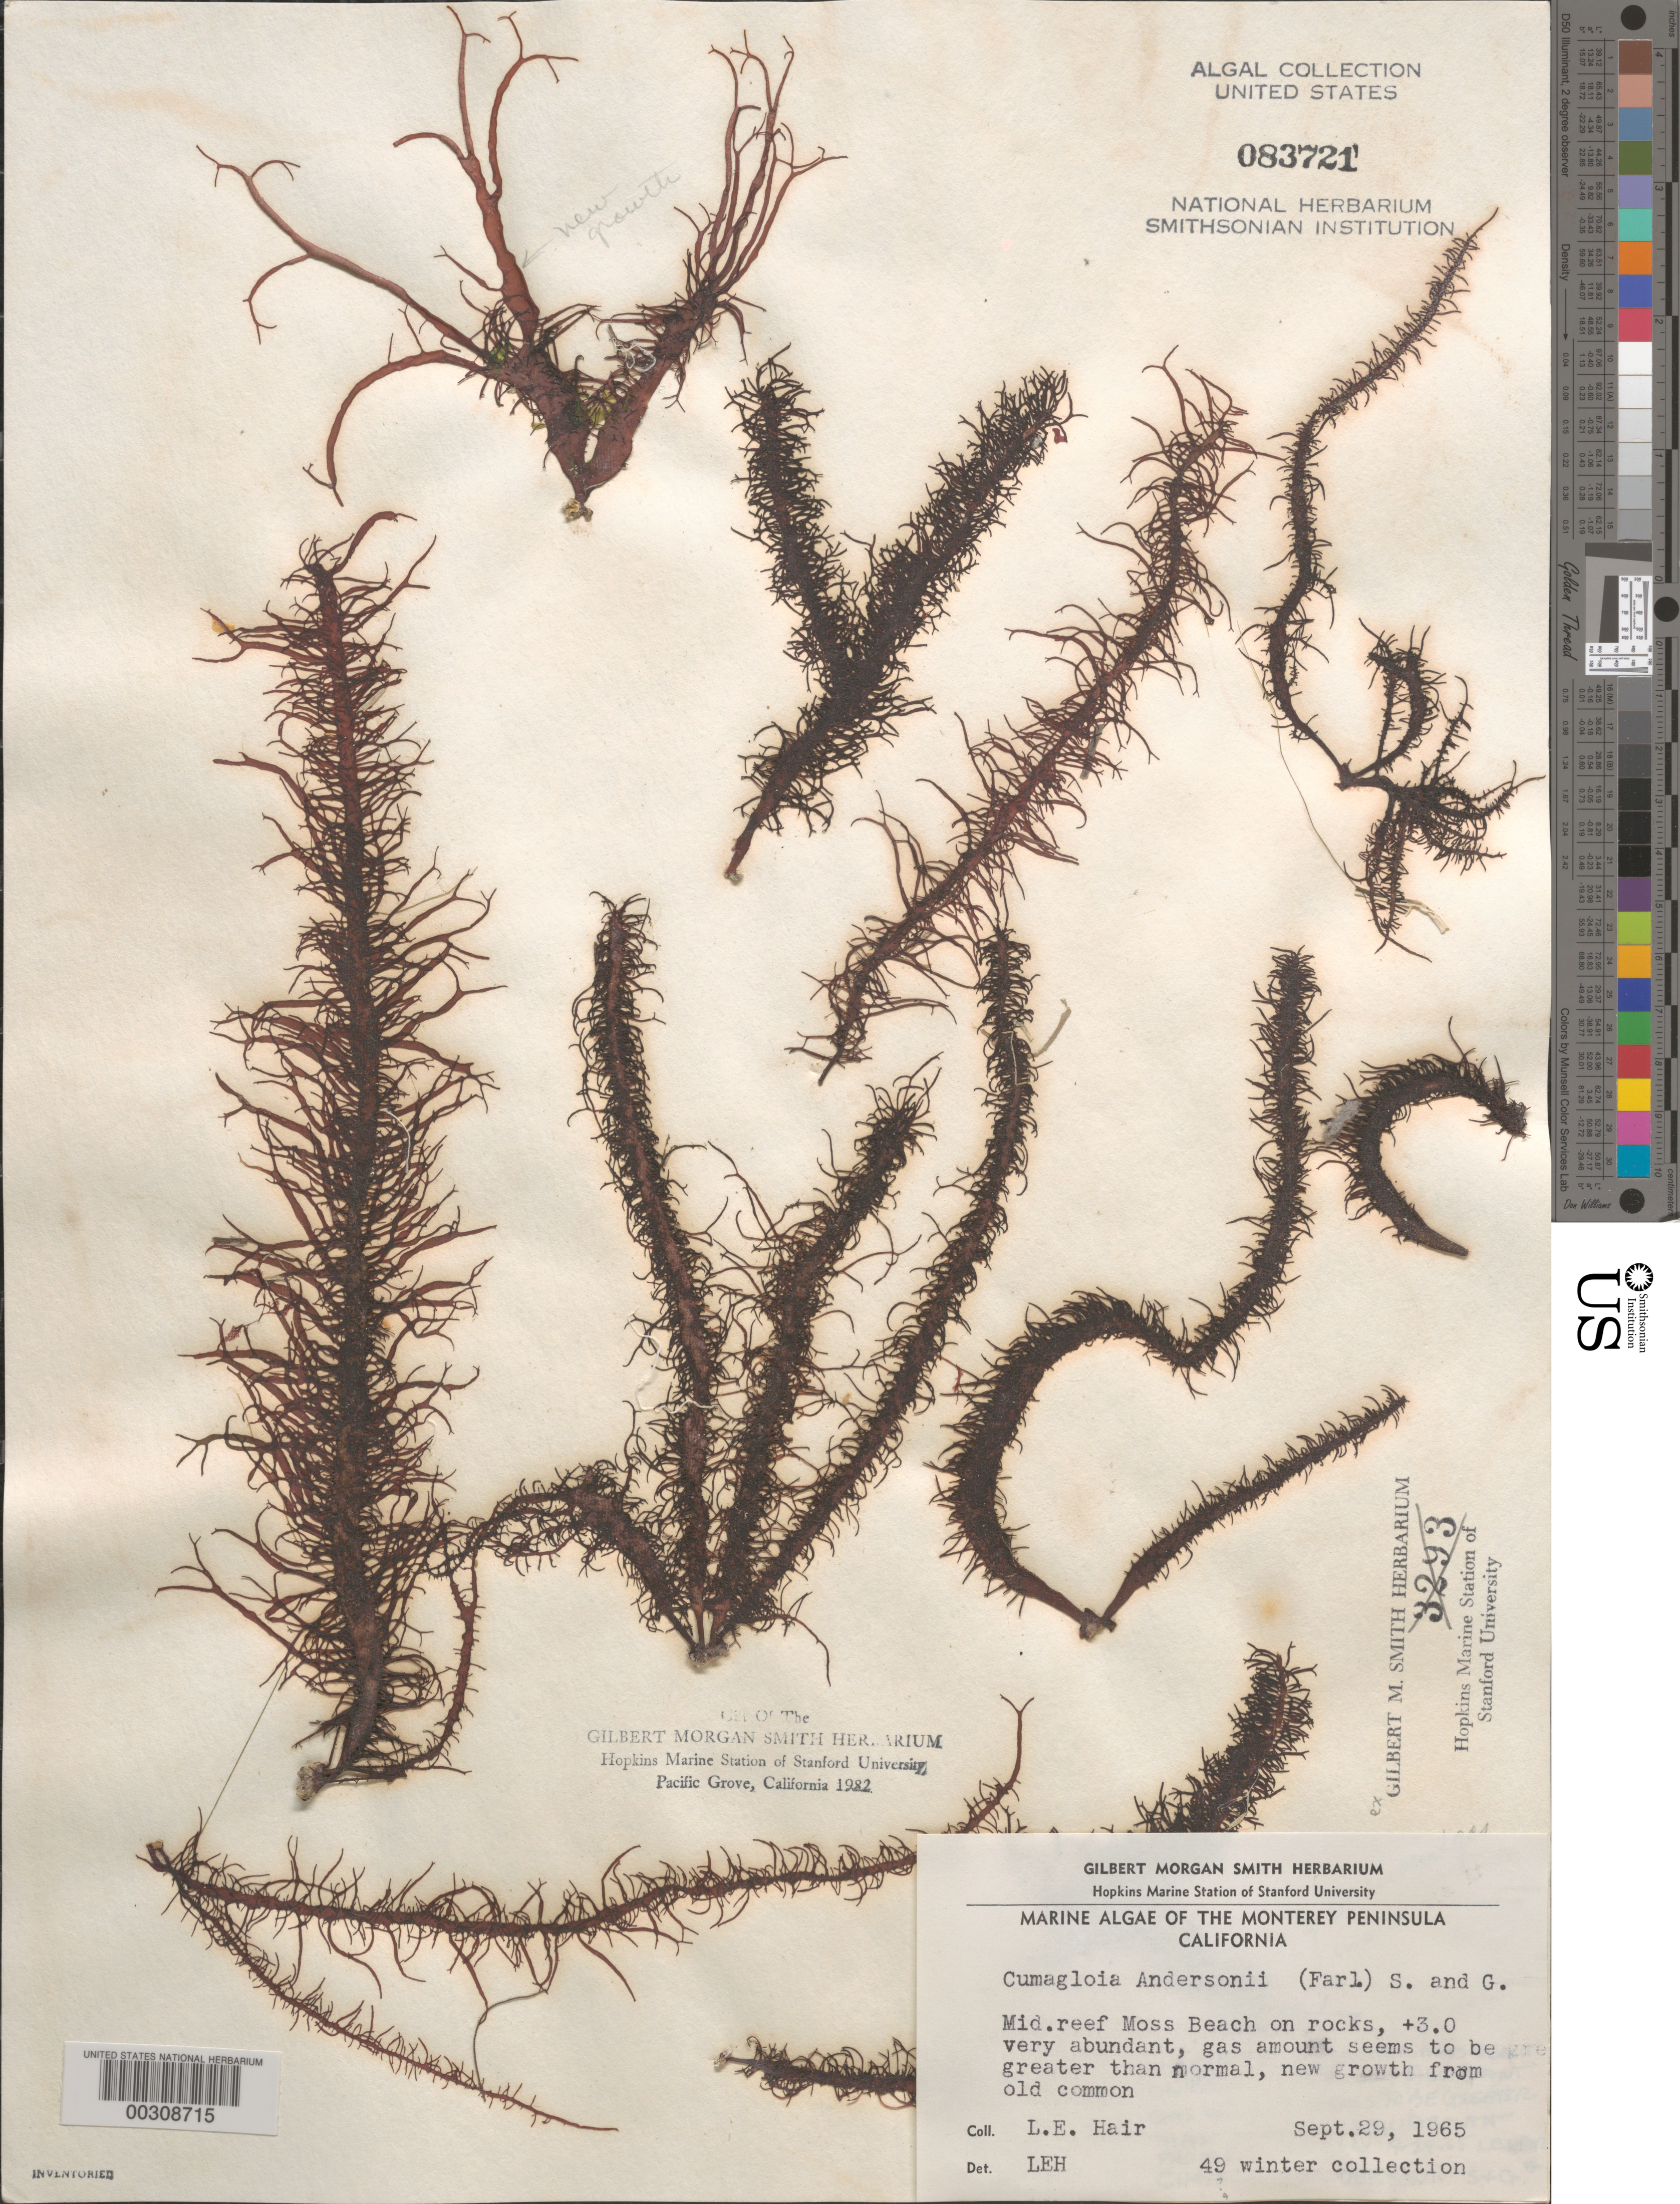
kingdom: Plantae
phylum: Rhodophyta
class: Florideophyceae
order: Nemaliales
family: Liagoraceae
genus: Cumagloia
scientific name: Cumagloia andersonii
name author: (Farl.) Setch. & N.L. Gardner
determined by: Hair, L. E.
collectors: L. Hair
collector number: Leh 49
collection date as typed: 29 Sep 1965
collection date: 1965-09-29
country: United States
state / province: California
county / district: Monterey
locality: Middle Reef of Moss Beach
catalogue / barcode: US 83721